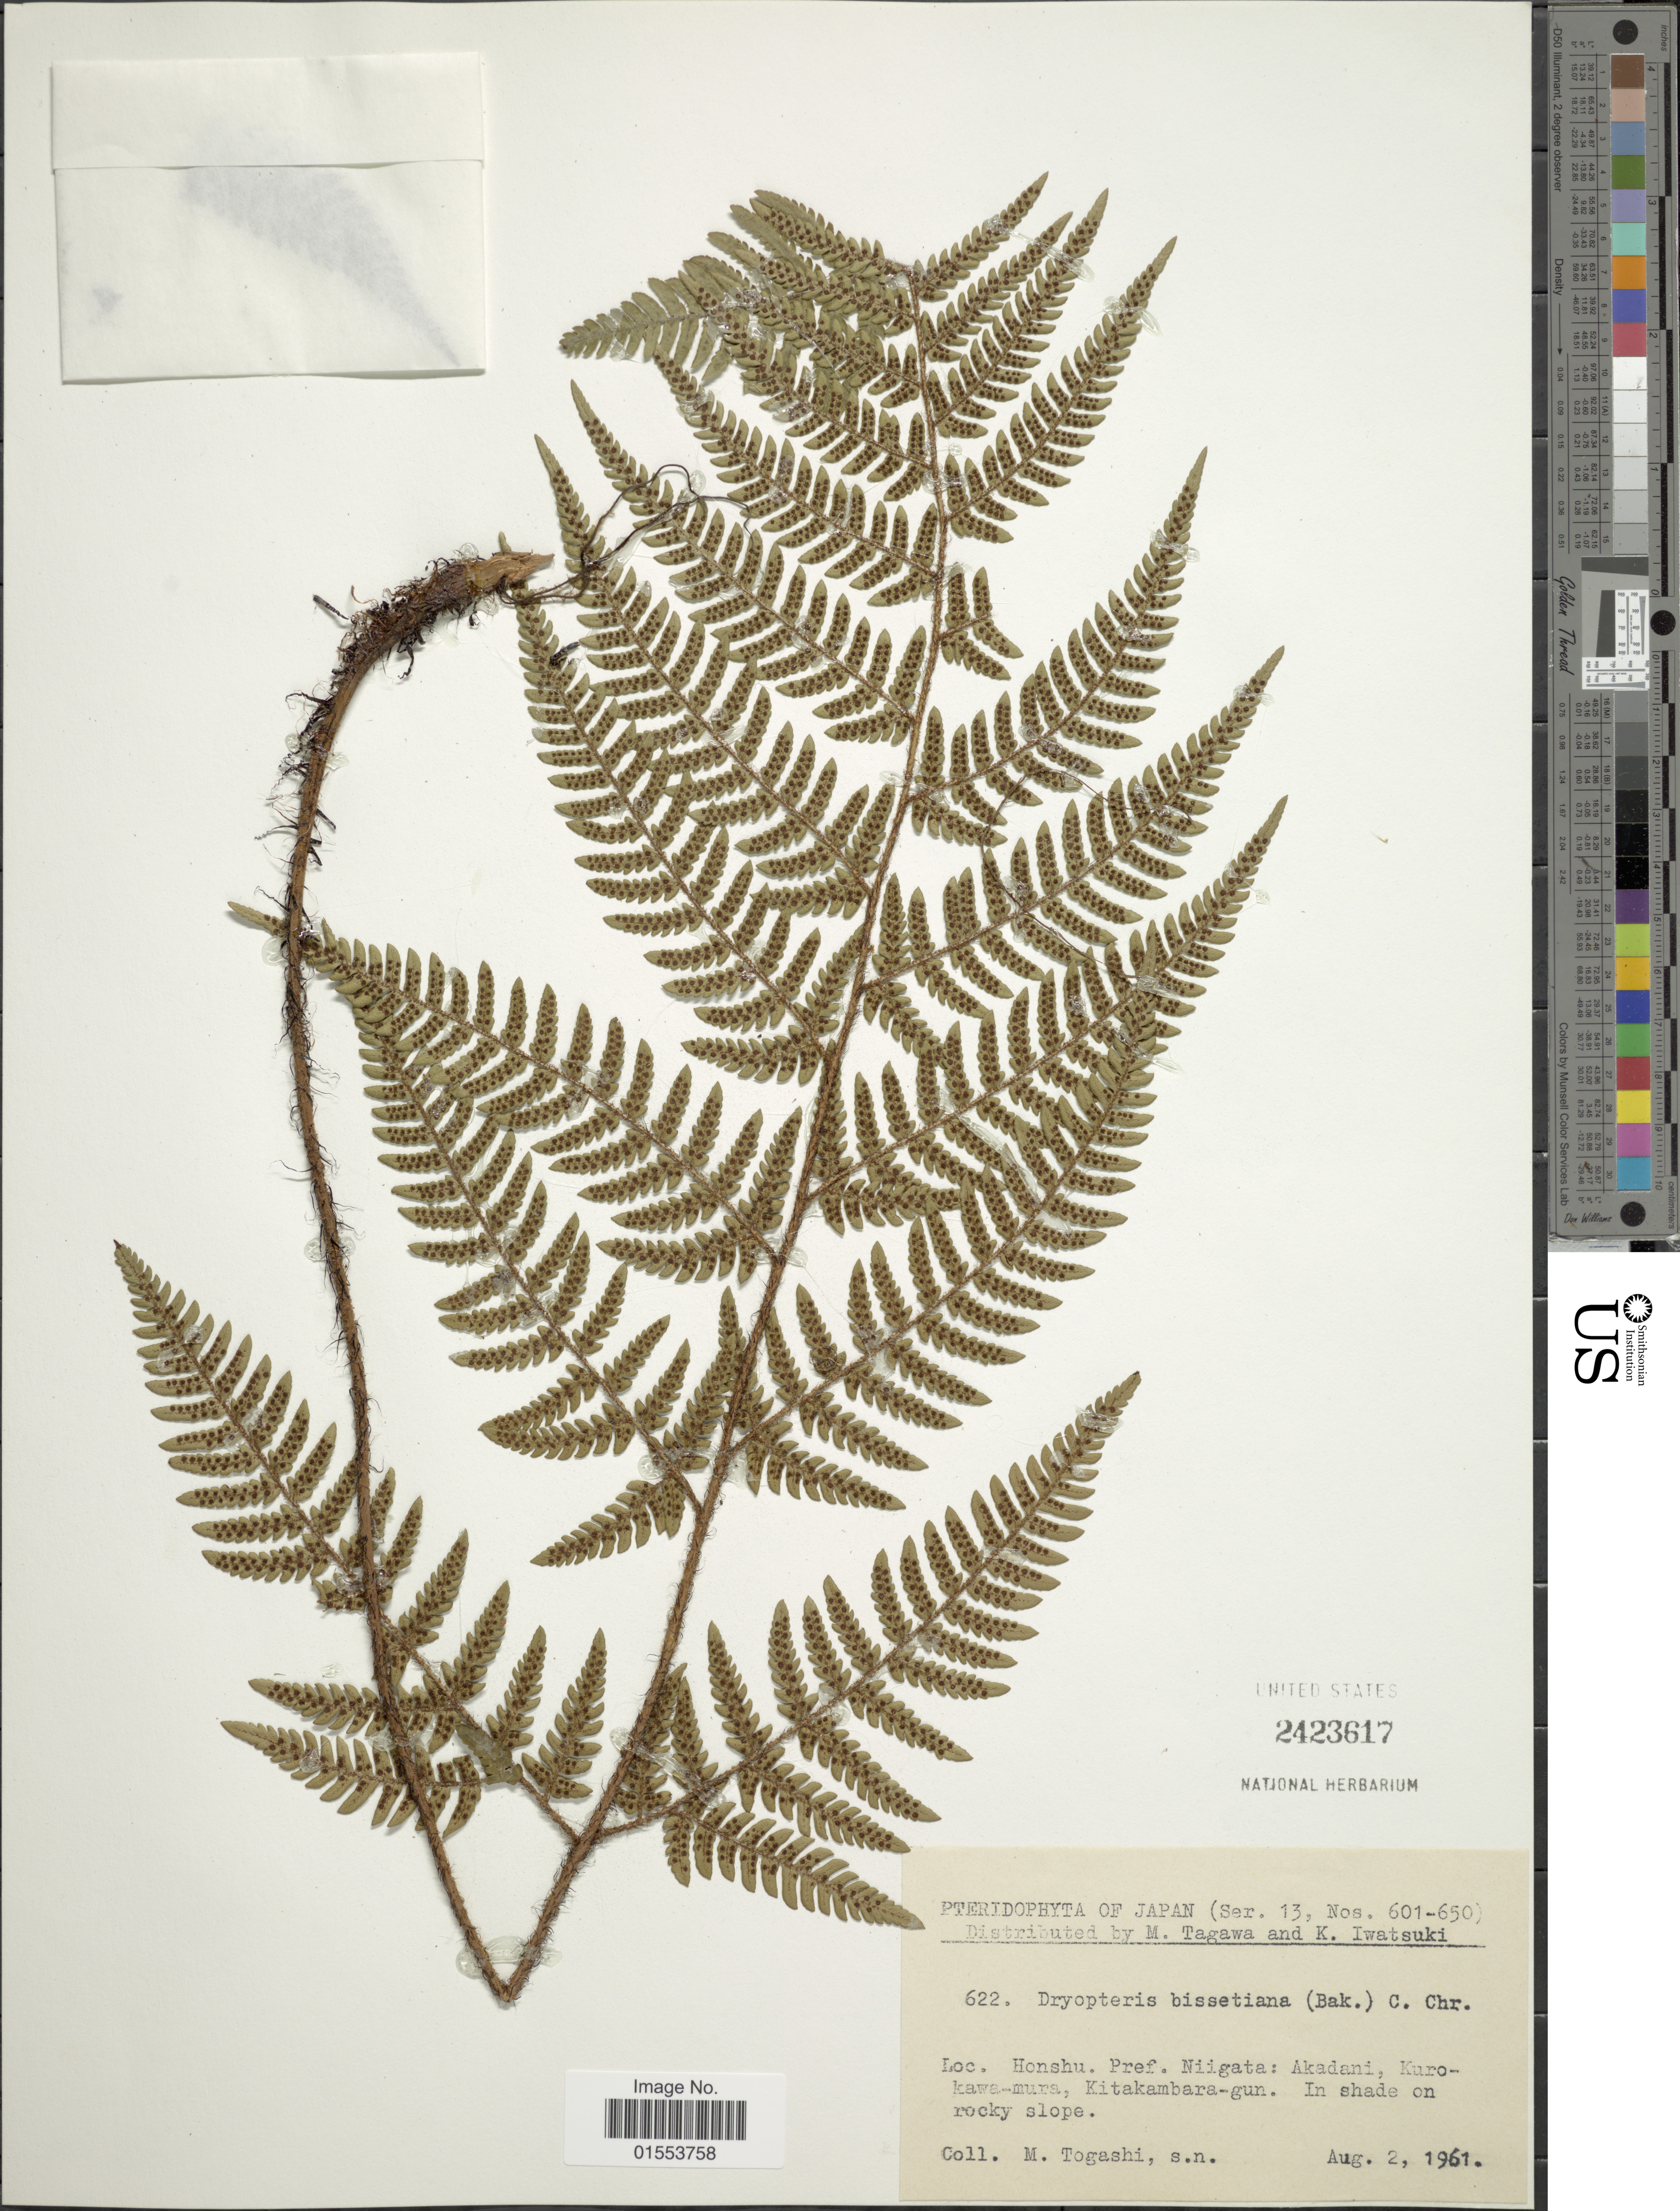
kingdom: Plantae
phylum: Tracheophyta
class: Polypodiopsida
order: Polypodiales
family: Dryopteridaceae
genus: Dryopteris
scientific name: Dryopteris bissetiana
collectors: M. Togashi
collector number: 622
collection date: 1961-08-02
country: Japan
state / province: Niigata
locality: Honshu.Pref. Niigata: Akadani, Kuro-kawa-mura, Kitakambara-gun.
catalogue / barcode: US 2423617